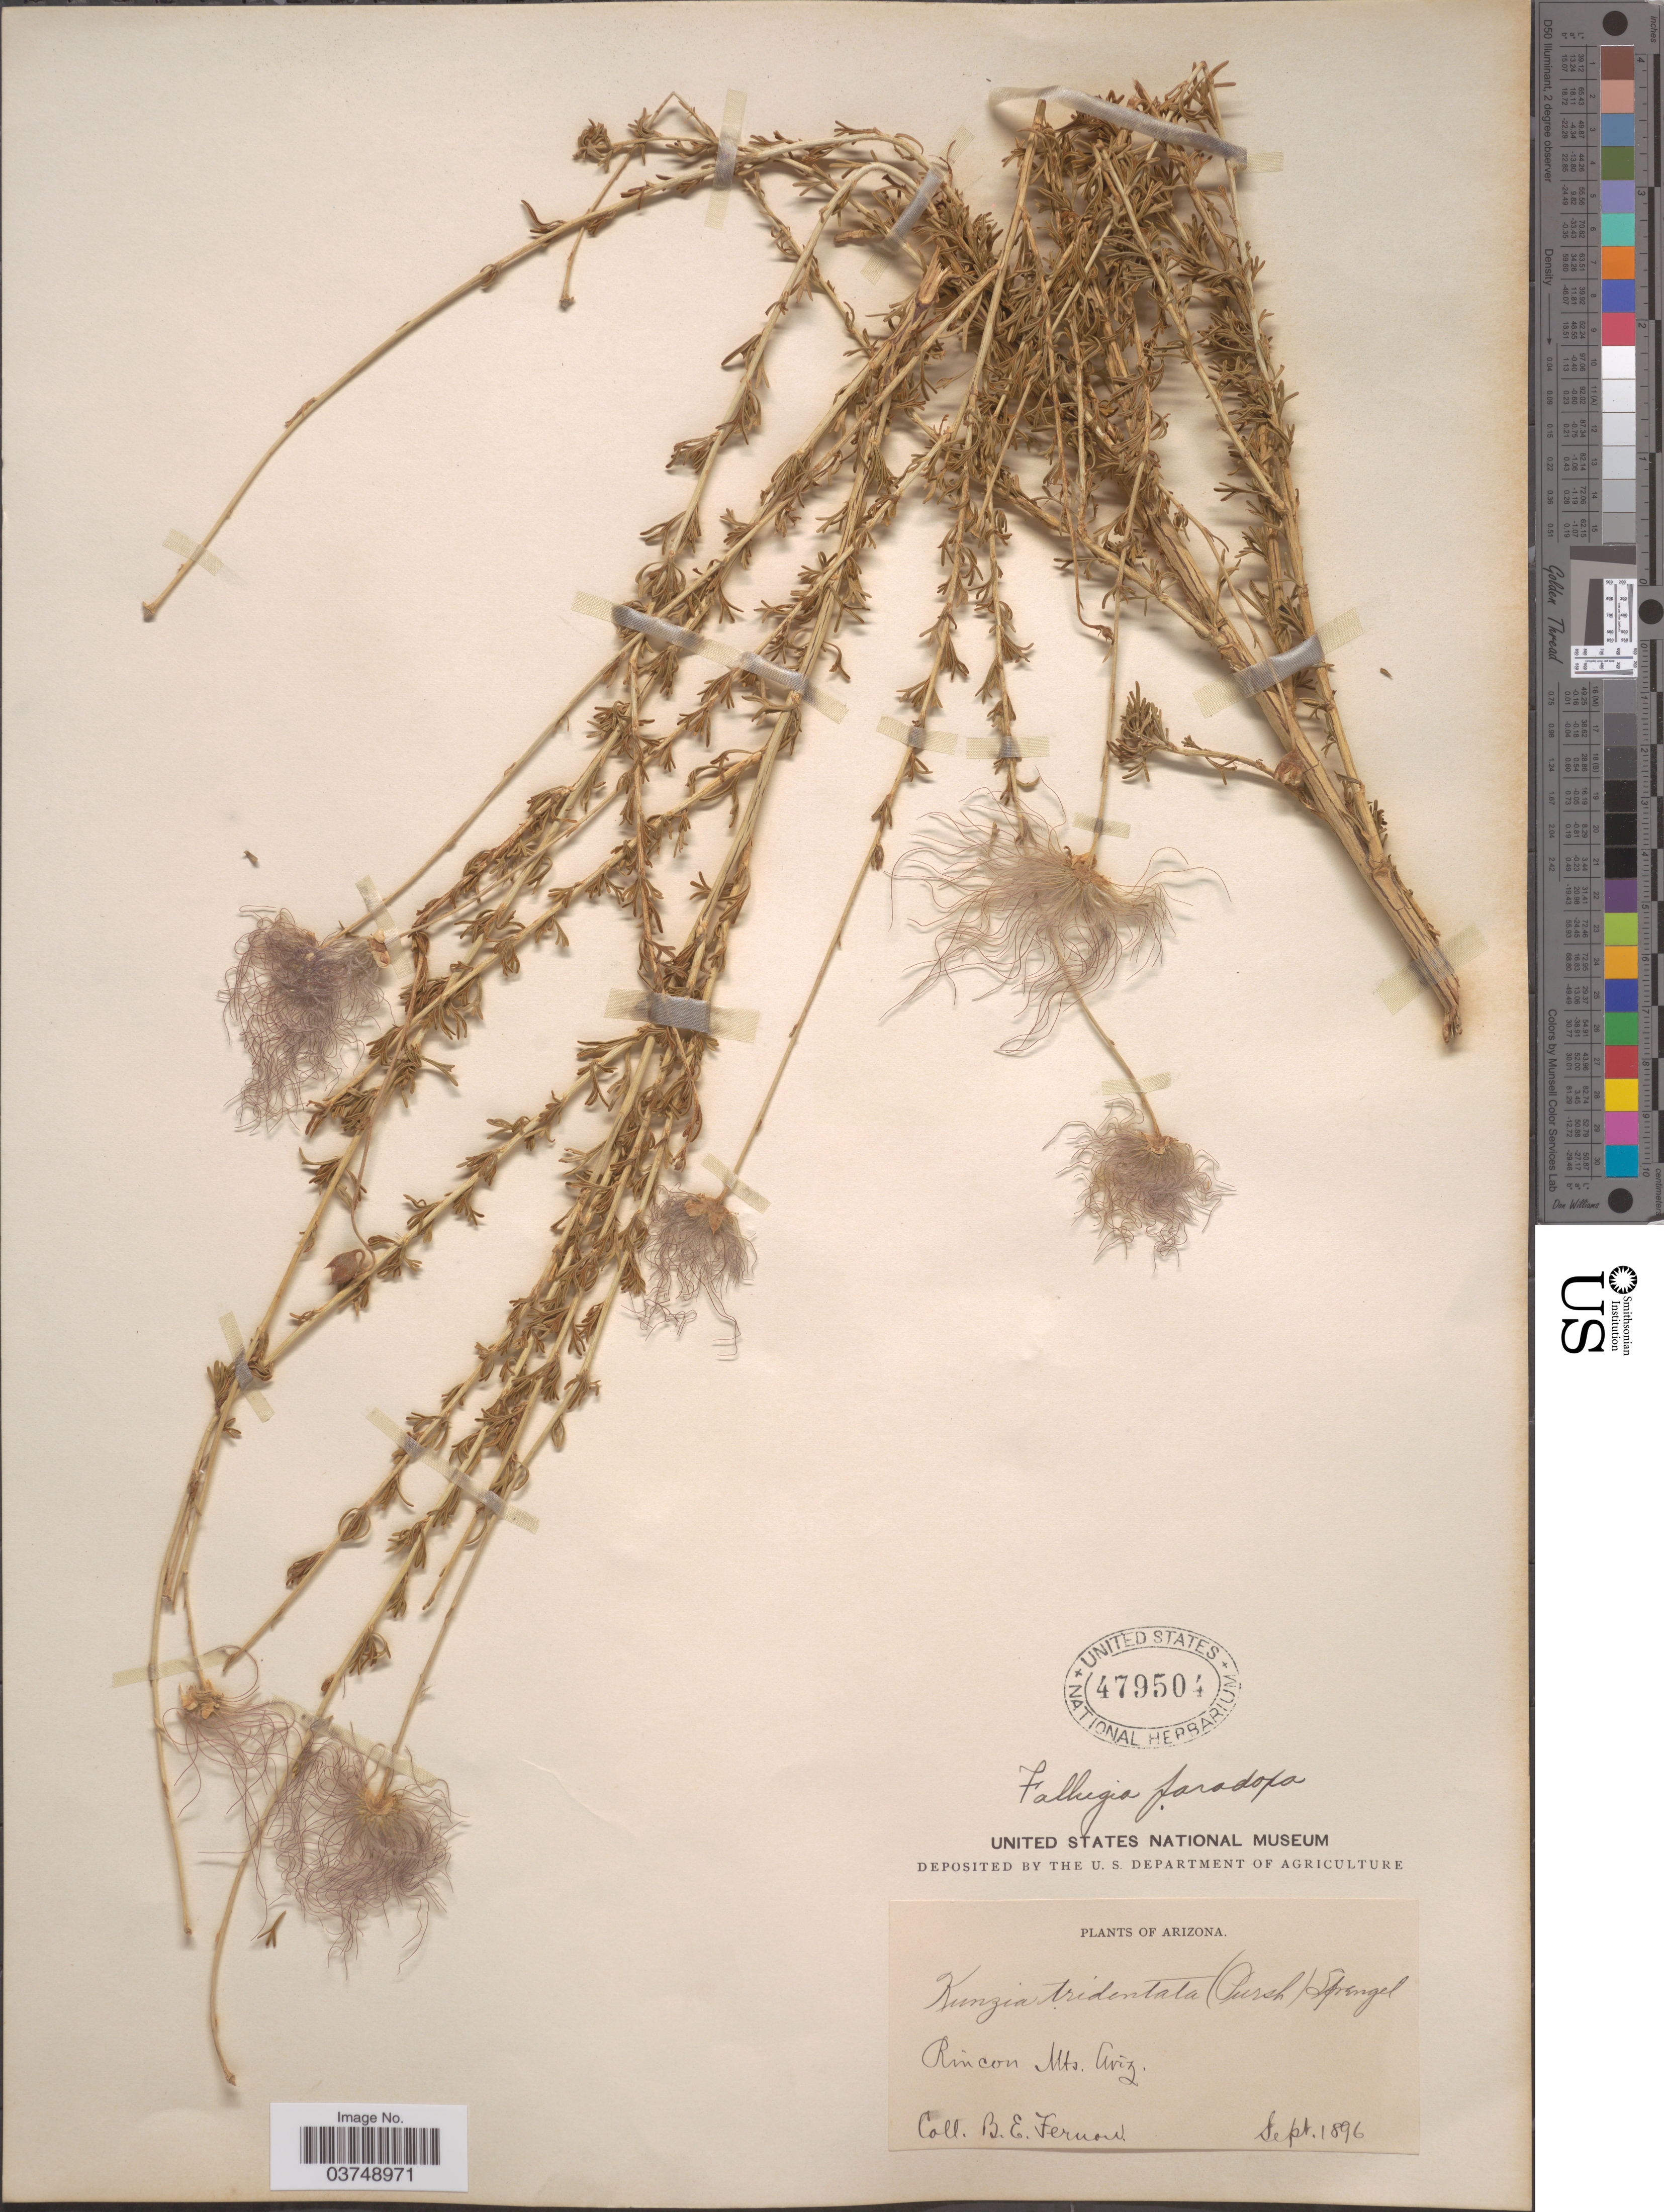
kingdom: Plantae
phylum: Tracheophyta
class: Magnoliopsida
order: Rosales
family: Rosaceae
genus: Fallugia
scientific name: Fallugia acuminata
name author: (Wooton) Rydb.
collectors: B. Fernow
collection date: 1896-09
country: United States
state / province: Arizona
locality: Rincon Mts.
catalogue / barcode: US 479504